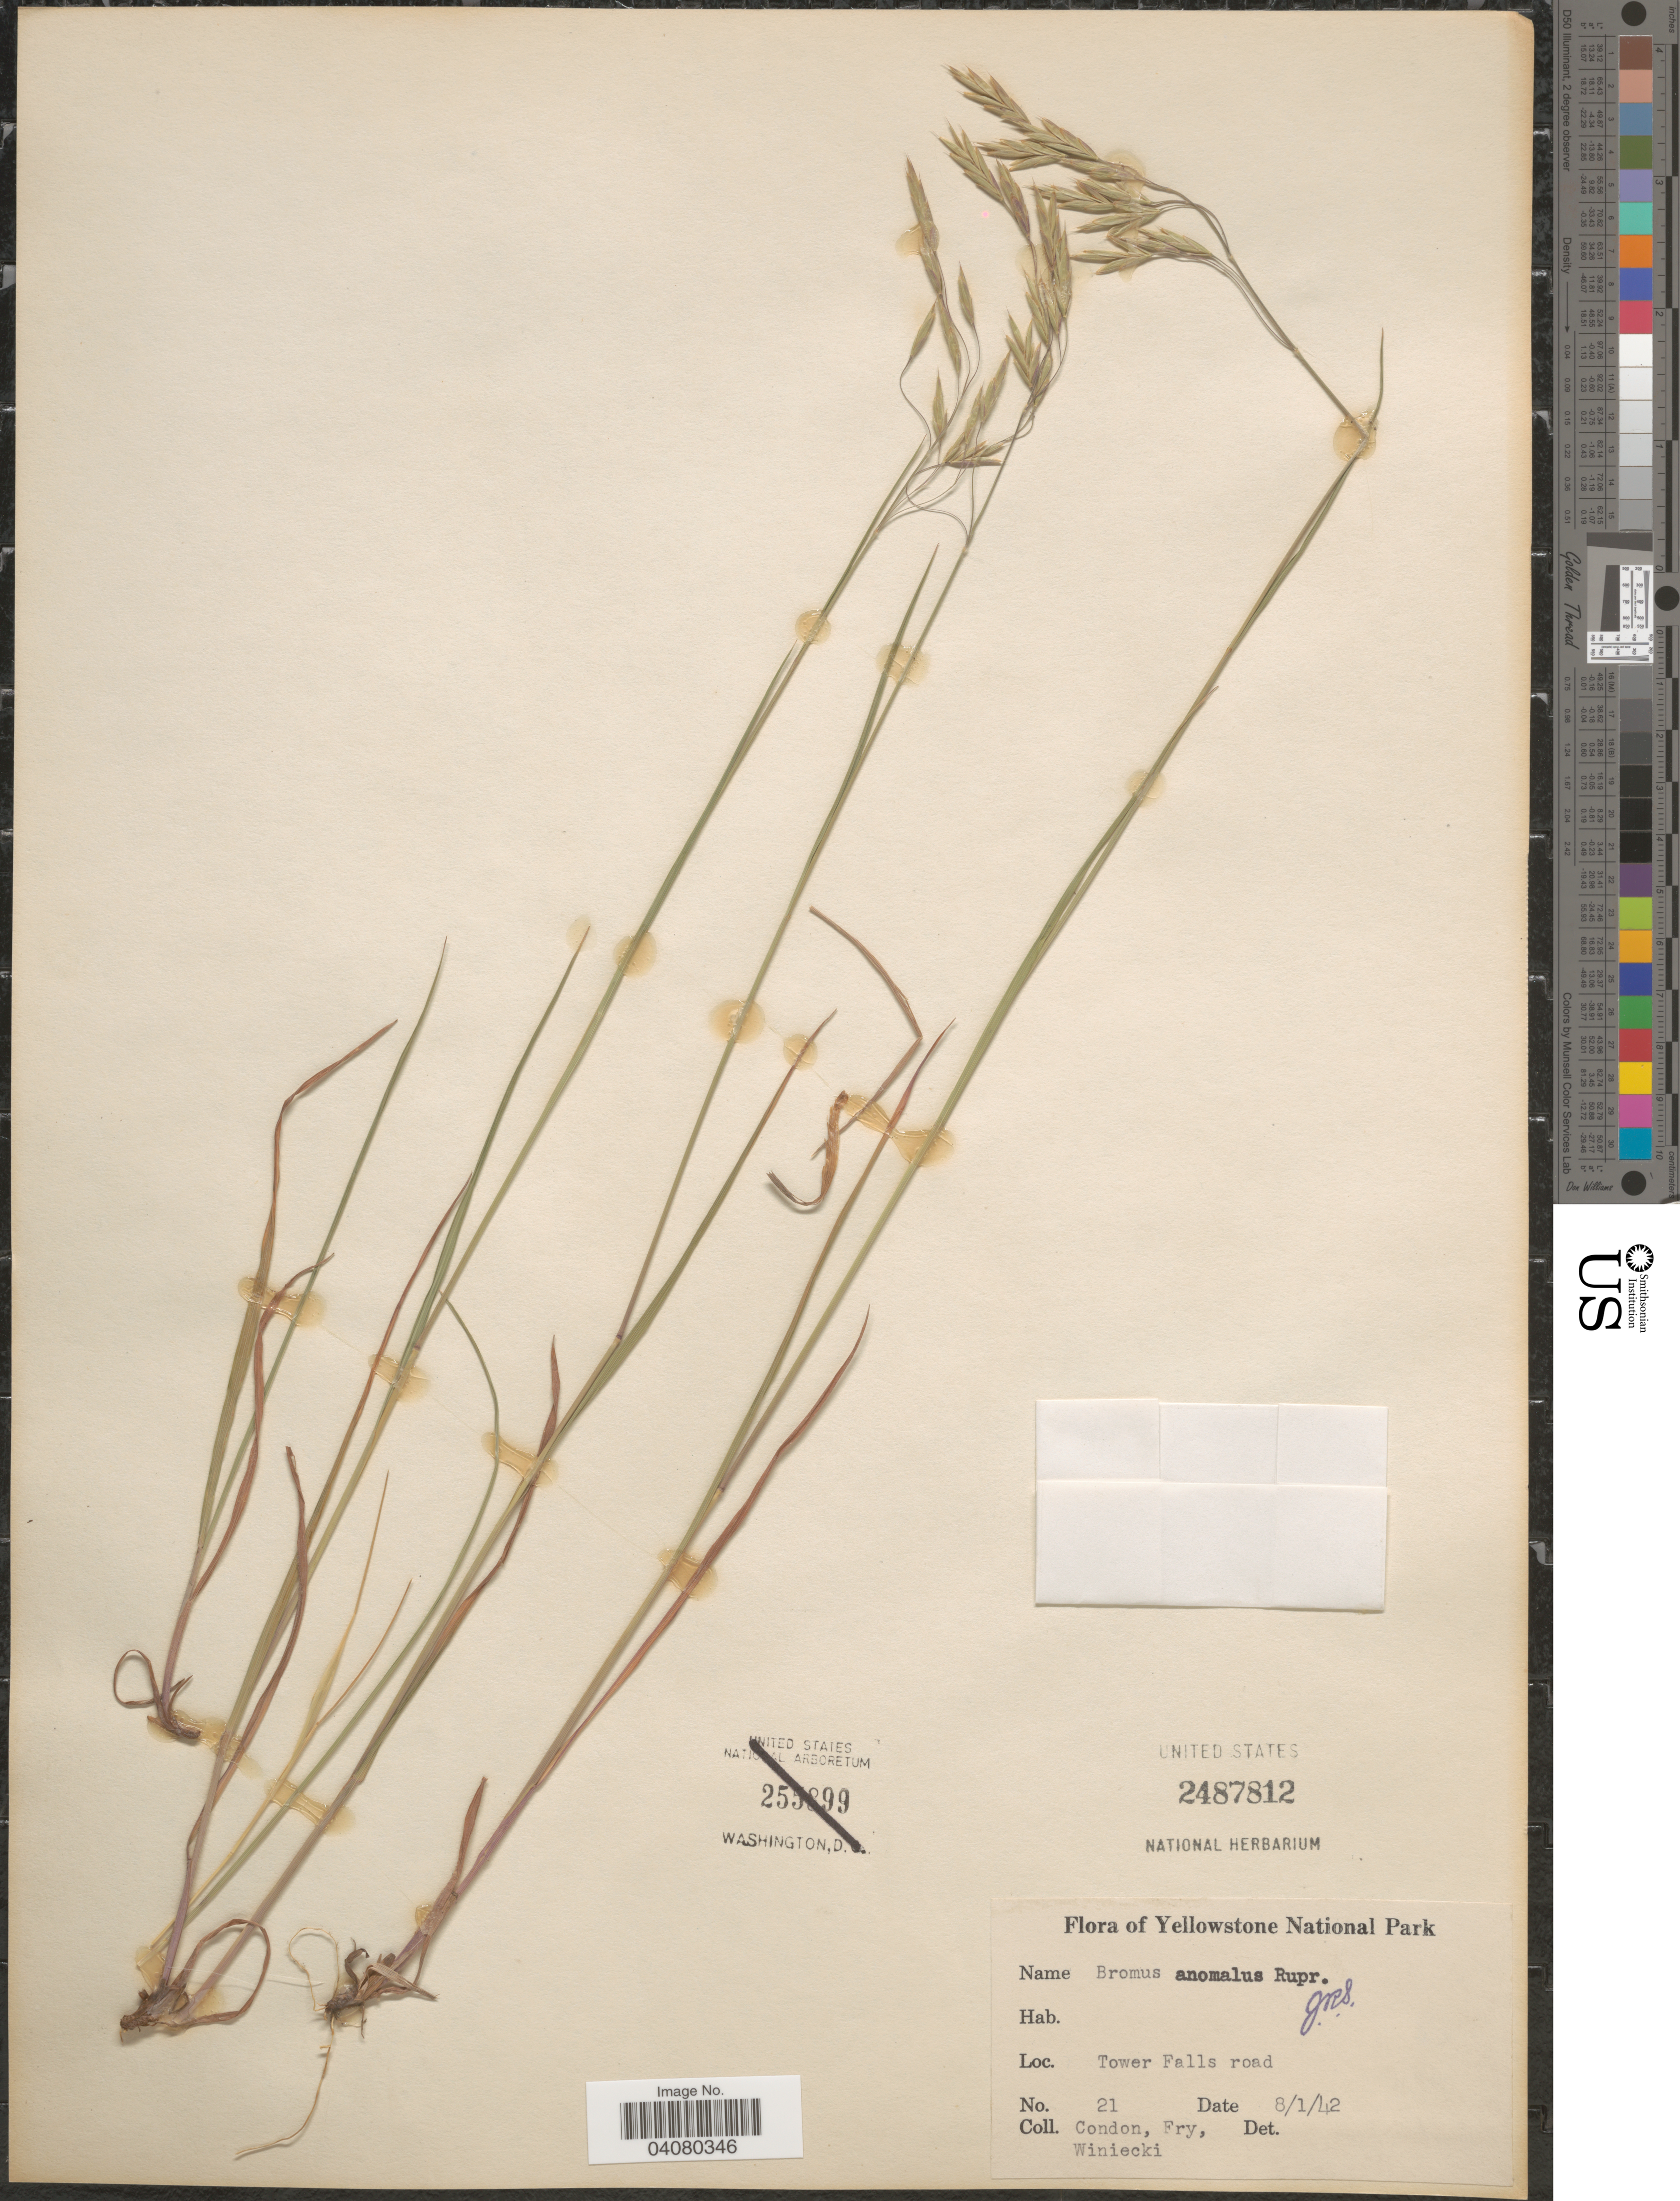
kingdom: Plantae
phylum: Tracheophyta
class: Liliopsida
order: Poales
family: Poaceae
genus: Bromus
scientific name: Bromus anomalus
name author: Rupr. ex E. Fourn.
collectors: Condon, -. Fry & Winiecki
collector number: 21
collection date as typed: Transcribed d/m/y: 1/8/42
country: United States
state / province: Wyoming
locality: The Yellowstone National Park. Tower Falls road.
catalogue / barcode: US 2487812